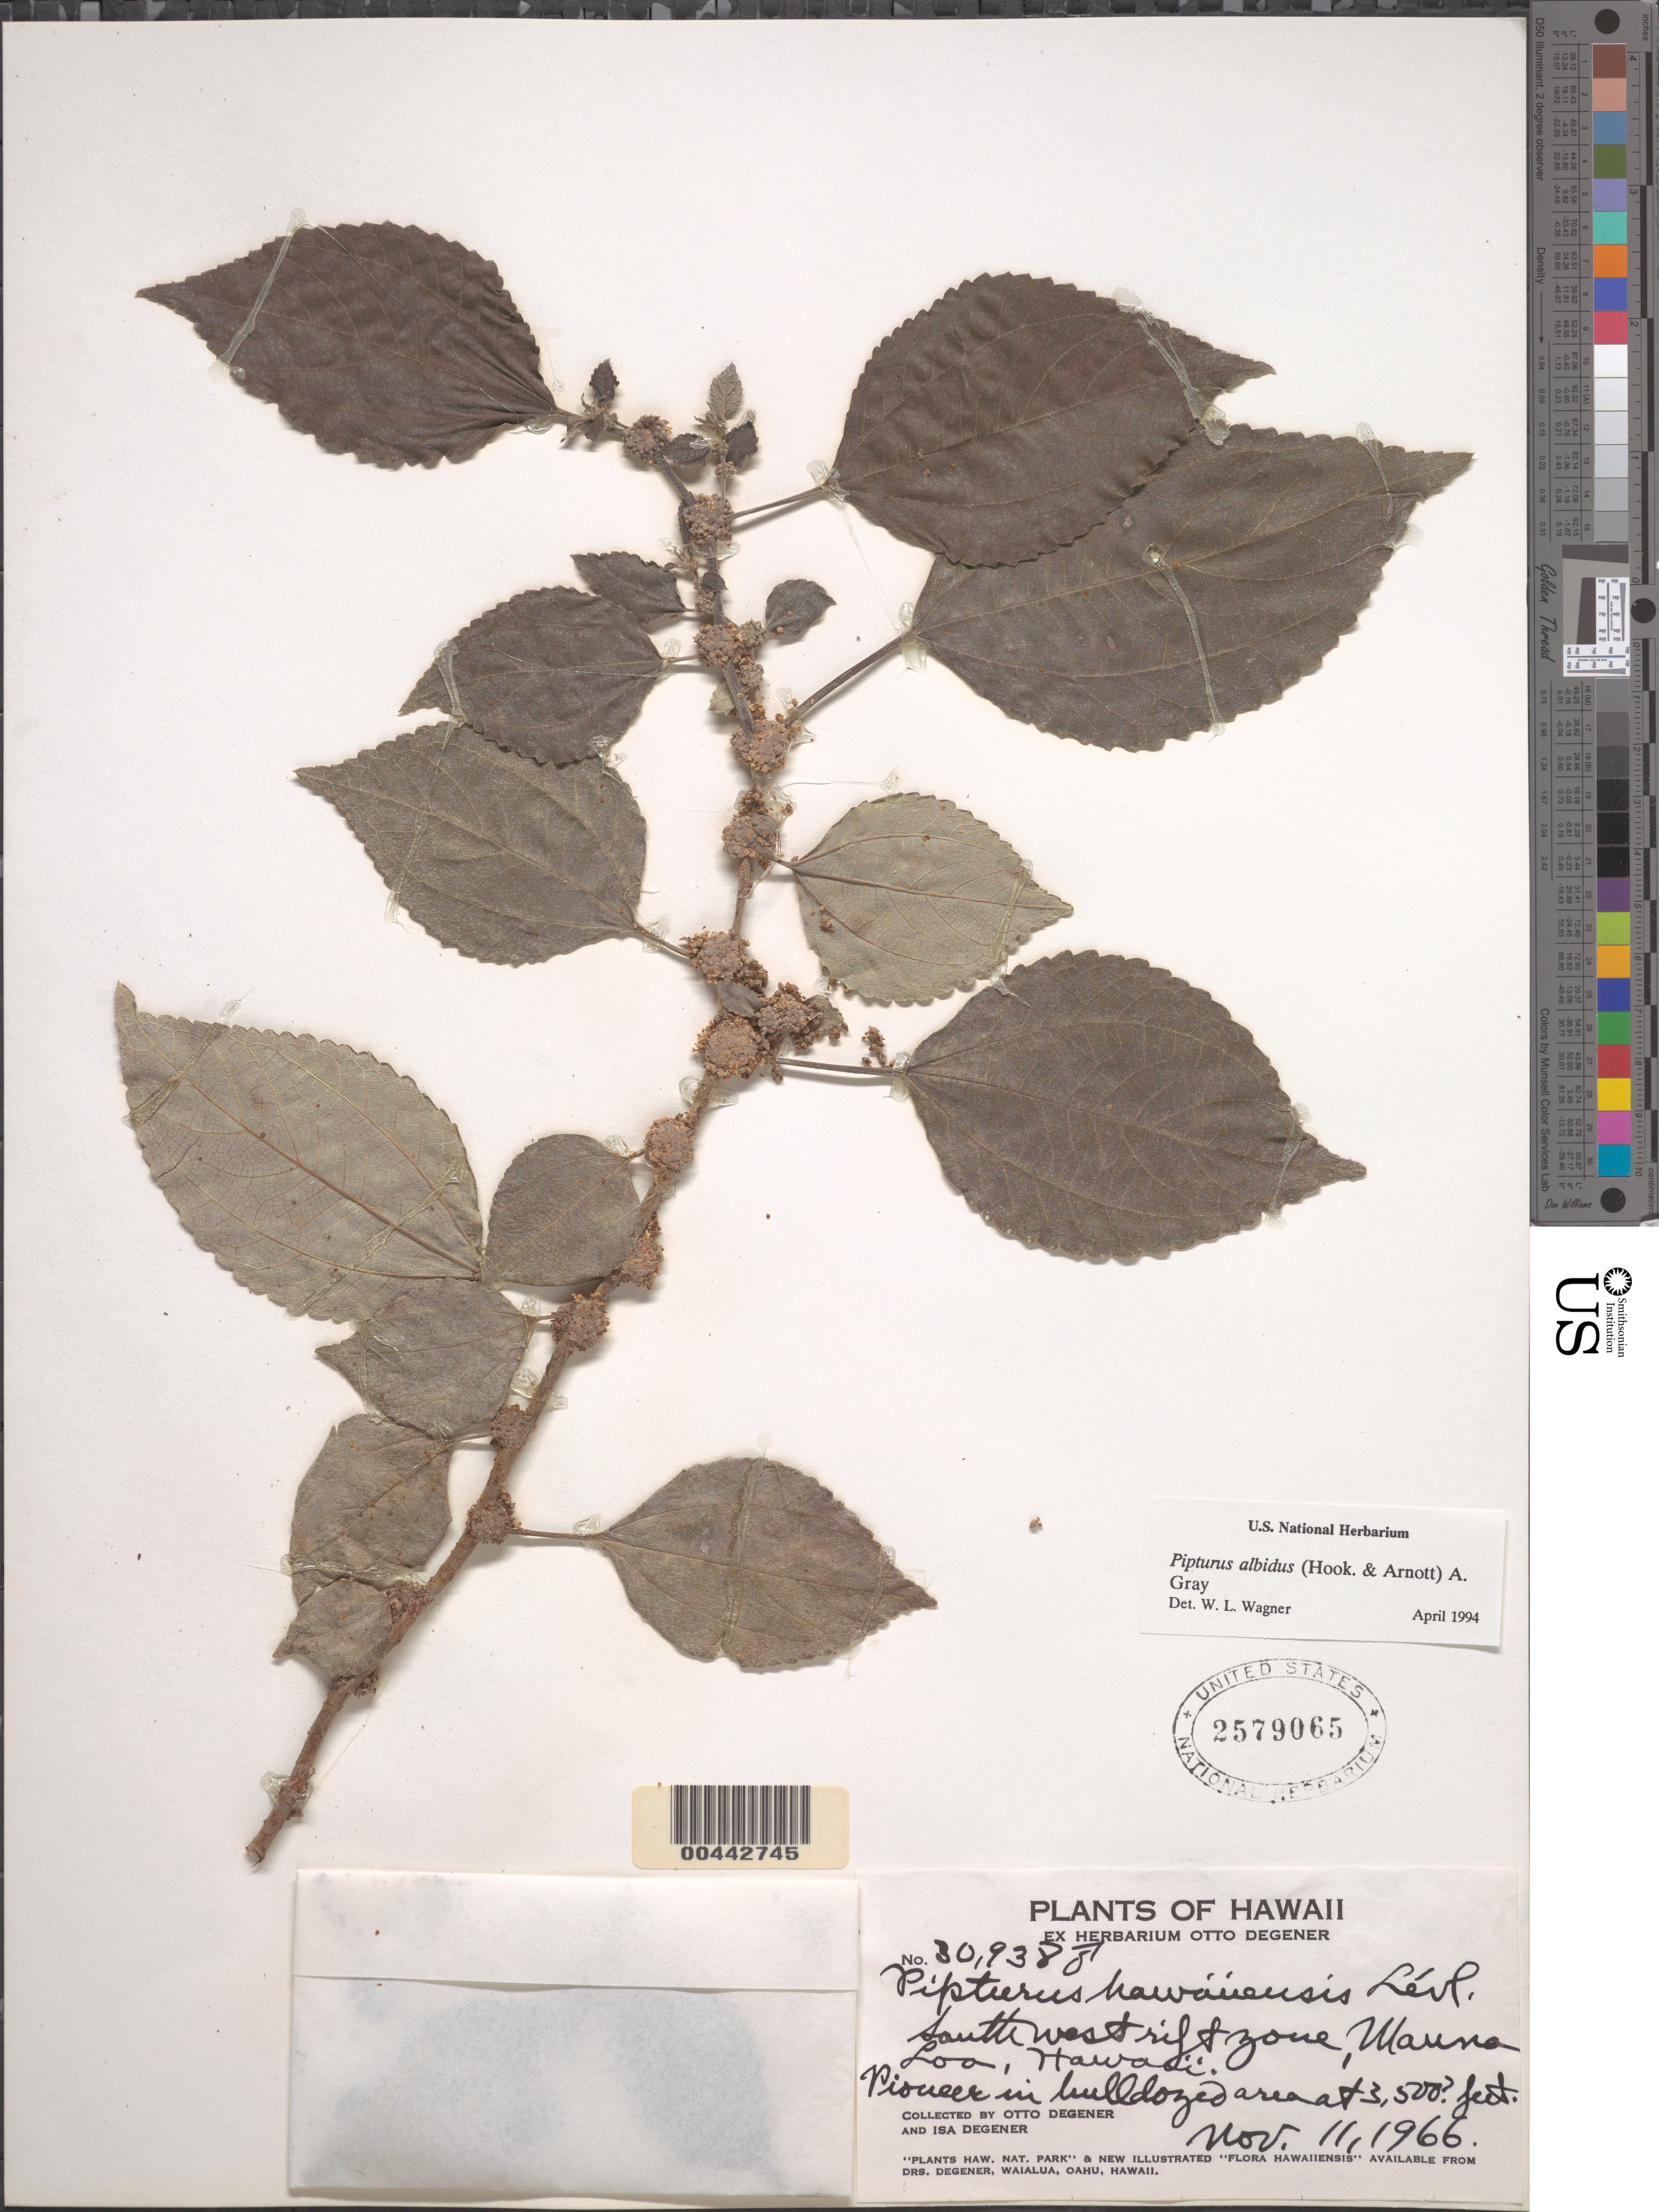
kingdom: Plantae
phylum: Tracheophyta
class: Magnoliopsida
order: Rosales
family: Urticaceae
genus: Pipturus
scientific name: Pipturus albidus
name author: (Hook. & Arn.) A. Gray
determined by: Wagner, W. L., (BOT), Smithsonian Institution - National Museum of Natural History (UNITED STATES)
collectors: O. Degener & I. Degener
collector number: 30938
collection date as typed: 11 Nov 1966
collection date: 1966-11-11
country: United States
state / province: Hawaii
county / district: Hawaii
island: Hawaii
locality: Southwest rift zone, Mauna Loa.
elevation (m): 1067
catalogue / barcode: US 2579065